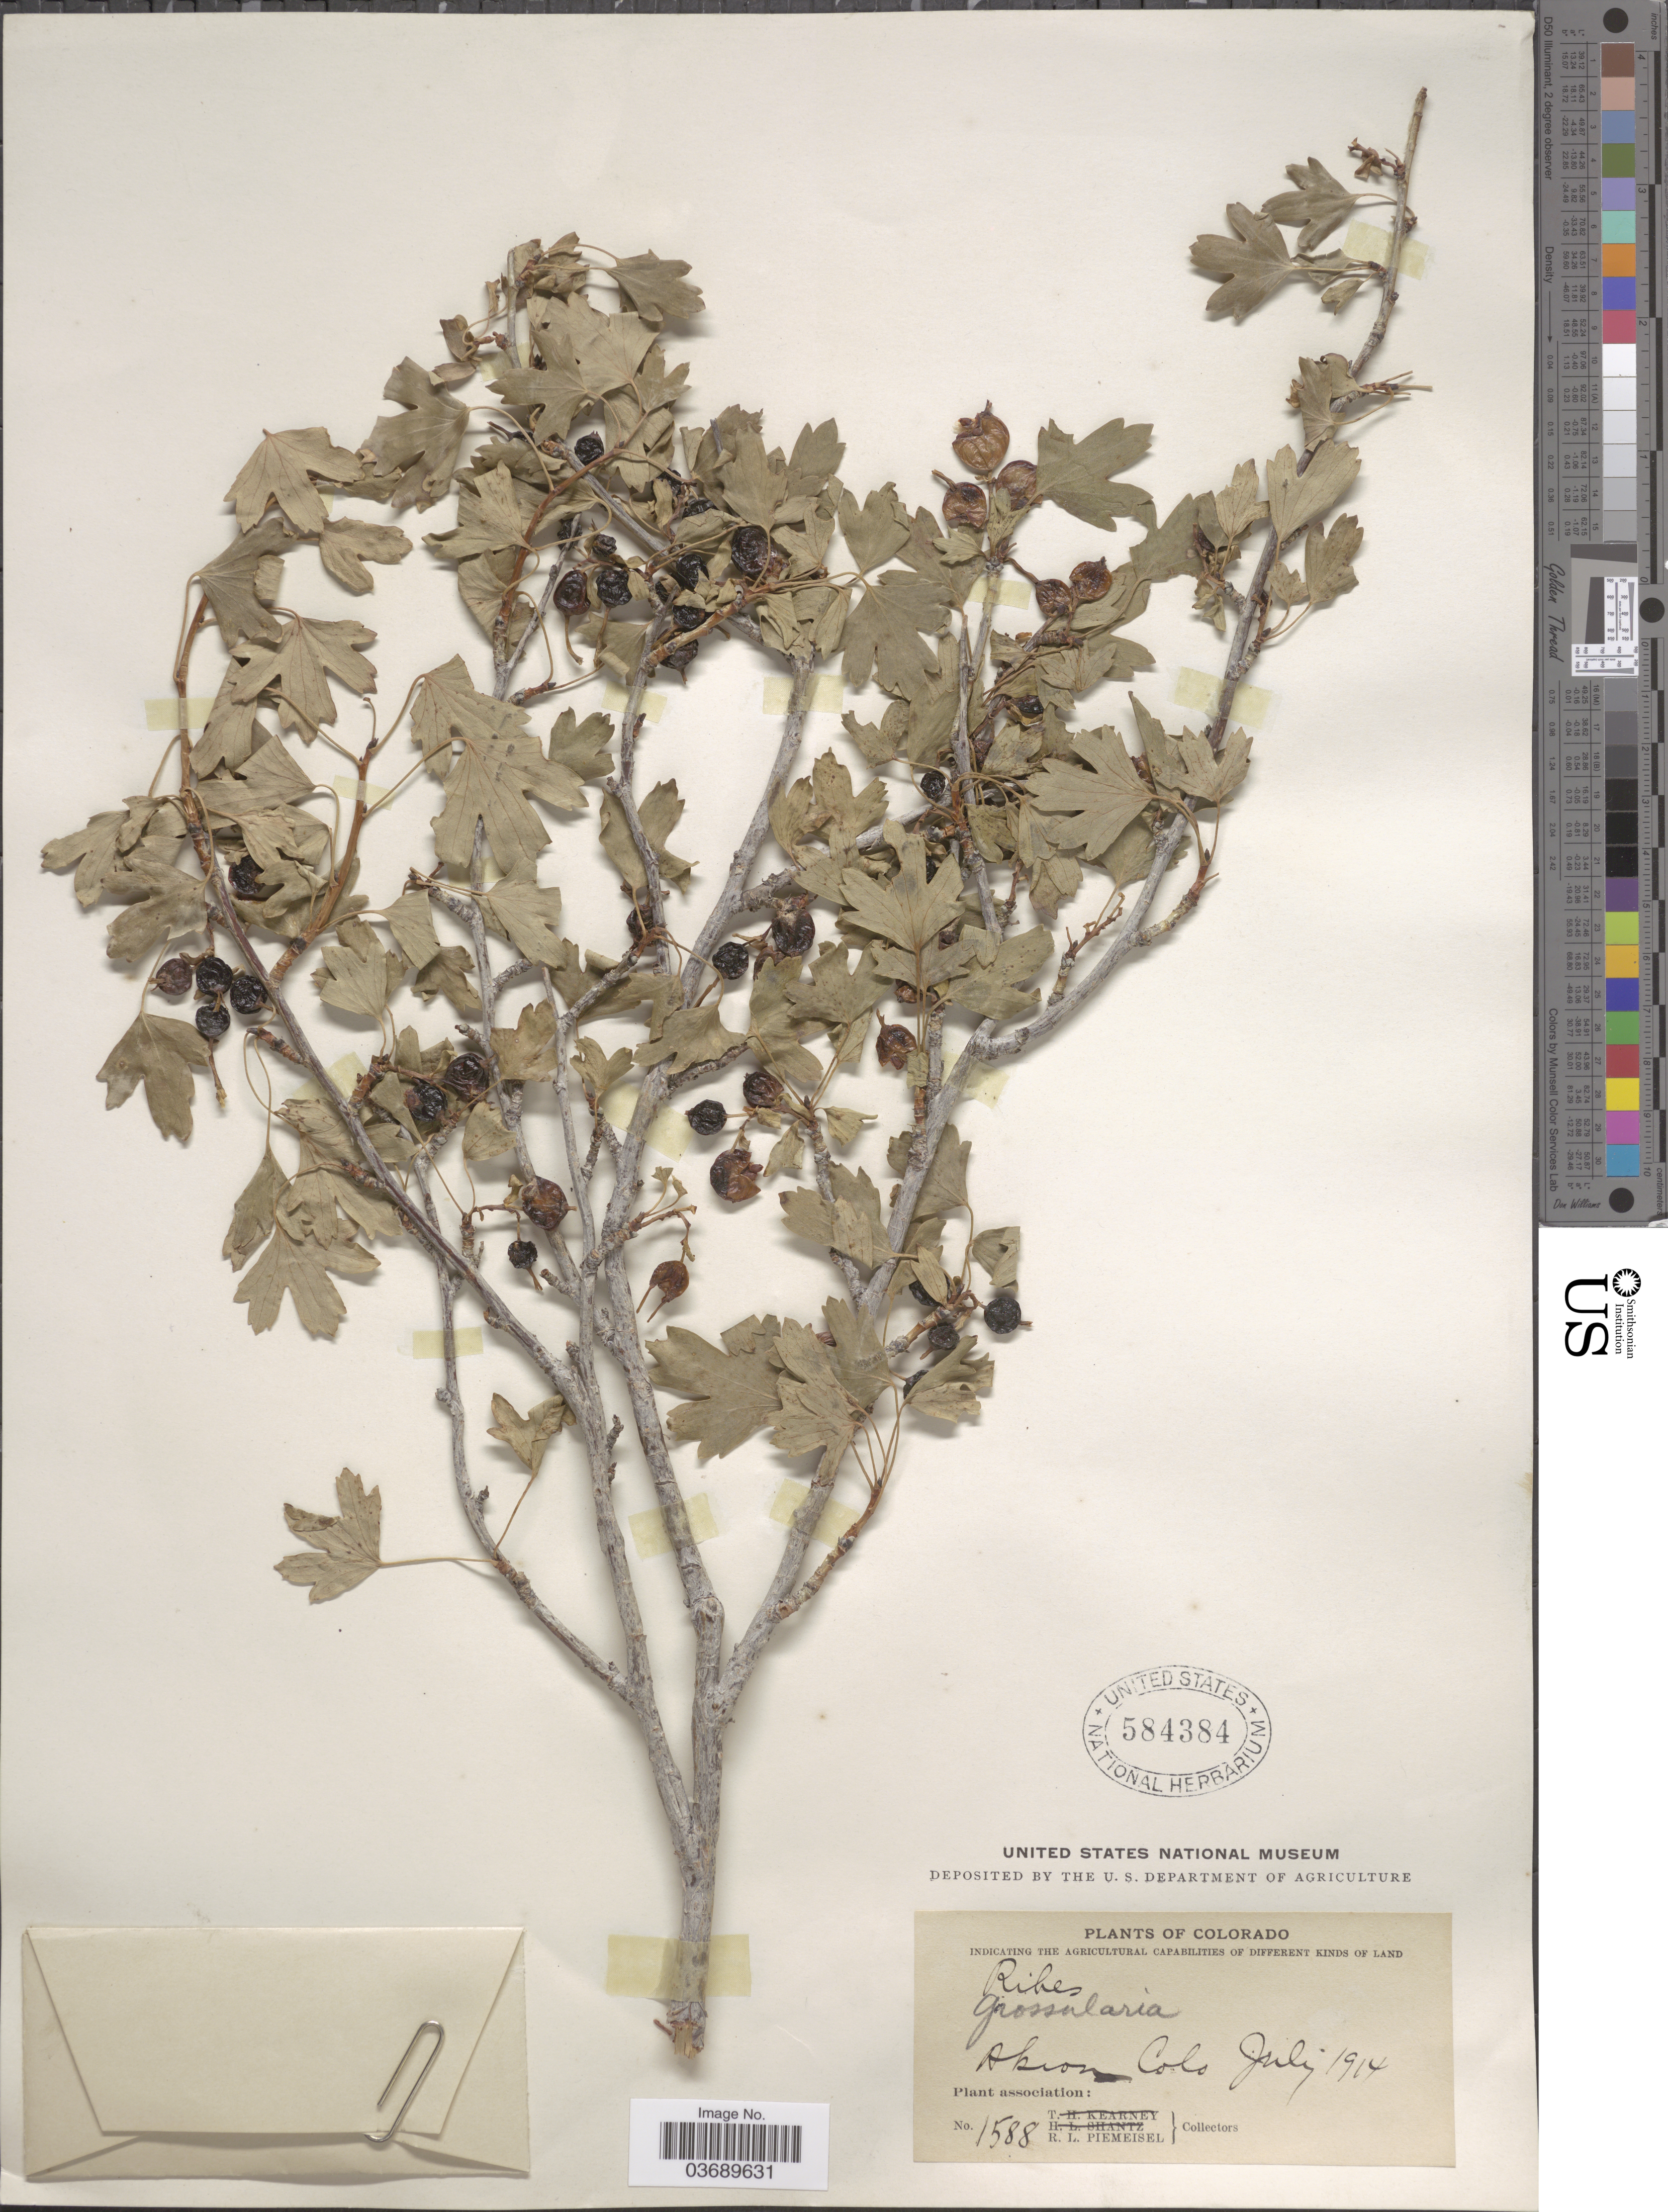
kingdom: Plantae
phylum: Tracheophyta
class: Magnoliopsida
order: Saxifragales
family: Grossulariaceae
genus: Ribes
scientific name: Ribes sp.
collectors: R. L. Piemeisel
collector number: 1588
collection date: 1914-07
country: United States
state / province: Colorado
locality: Akron.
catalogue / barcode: US 584384